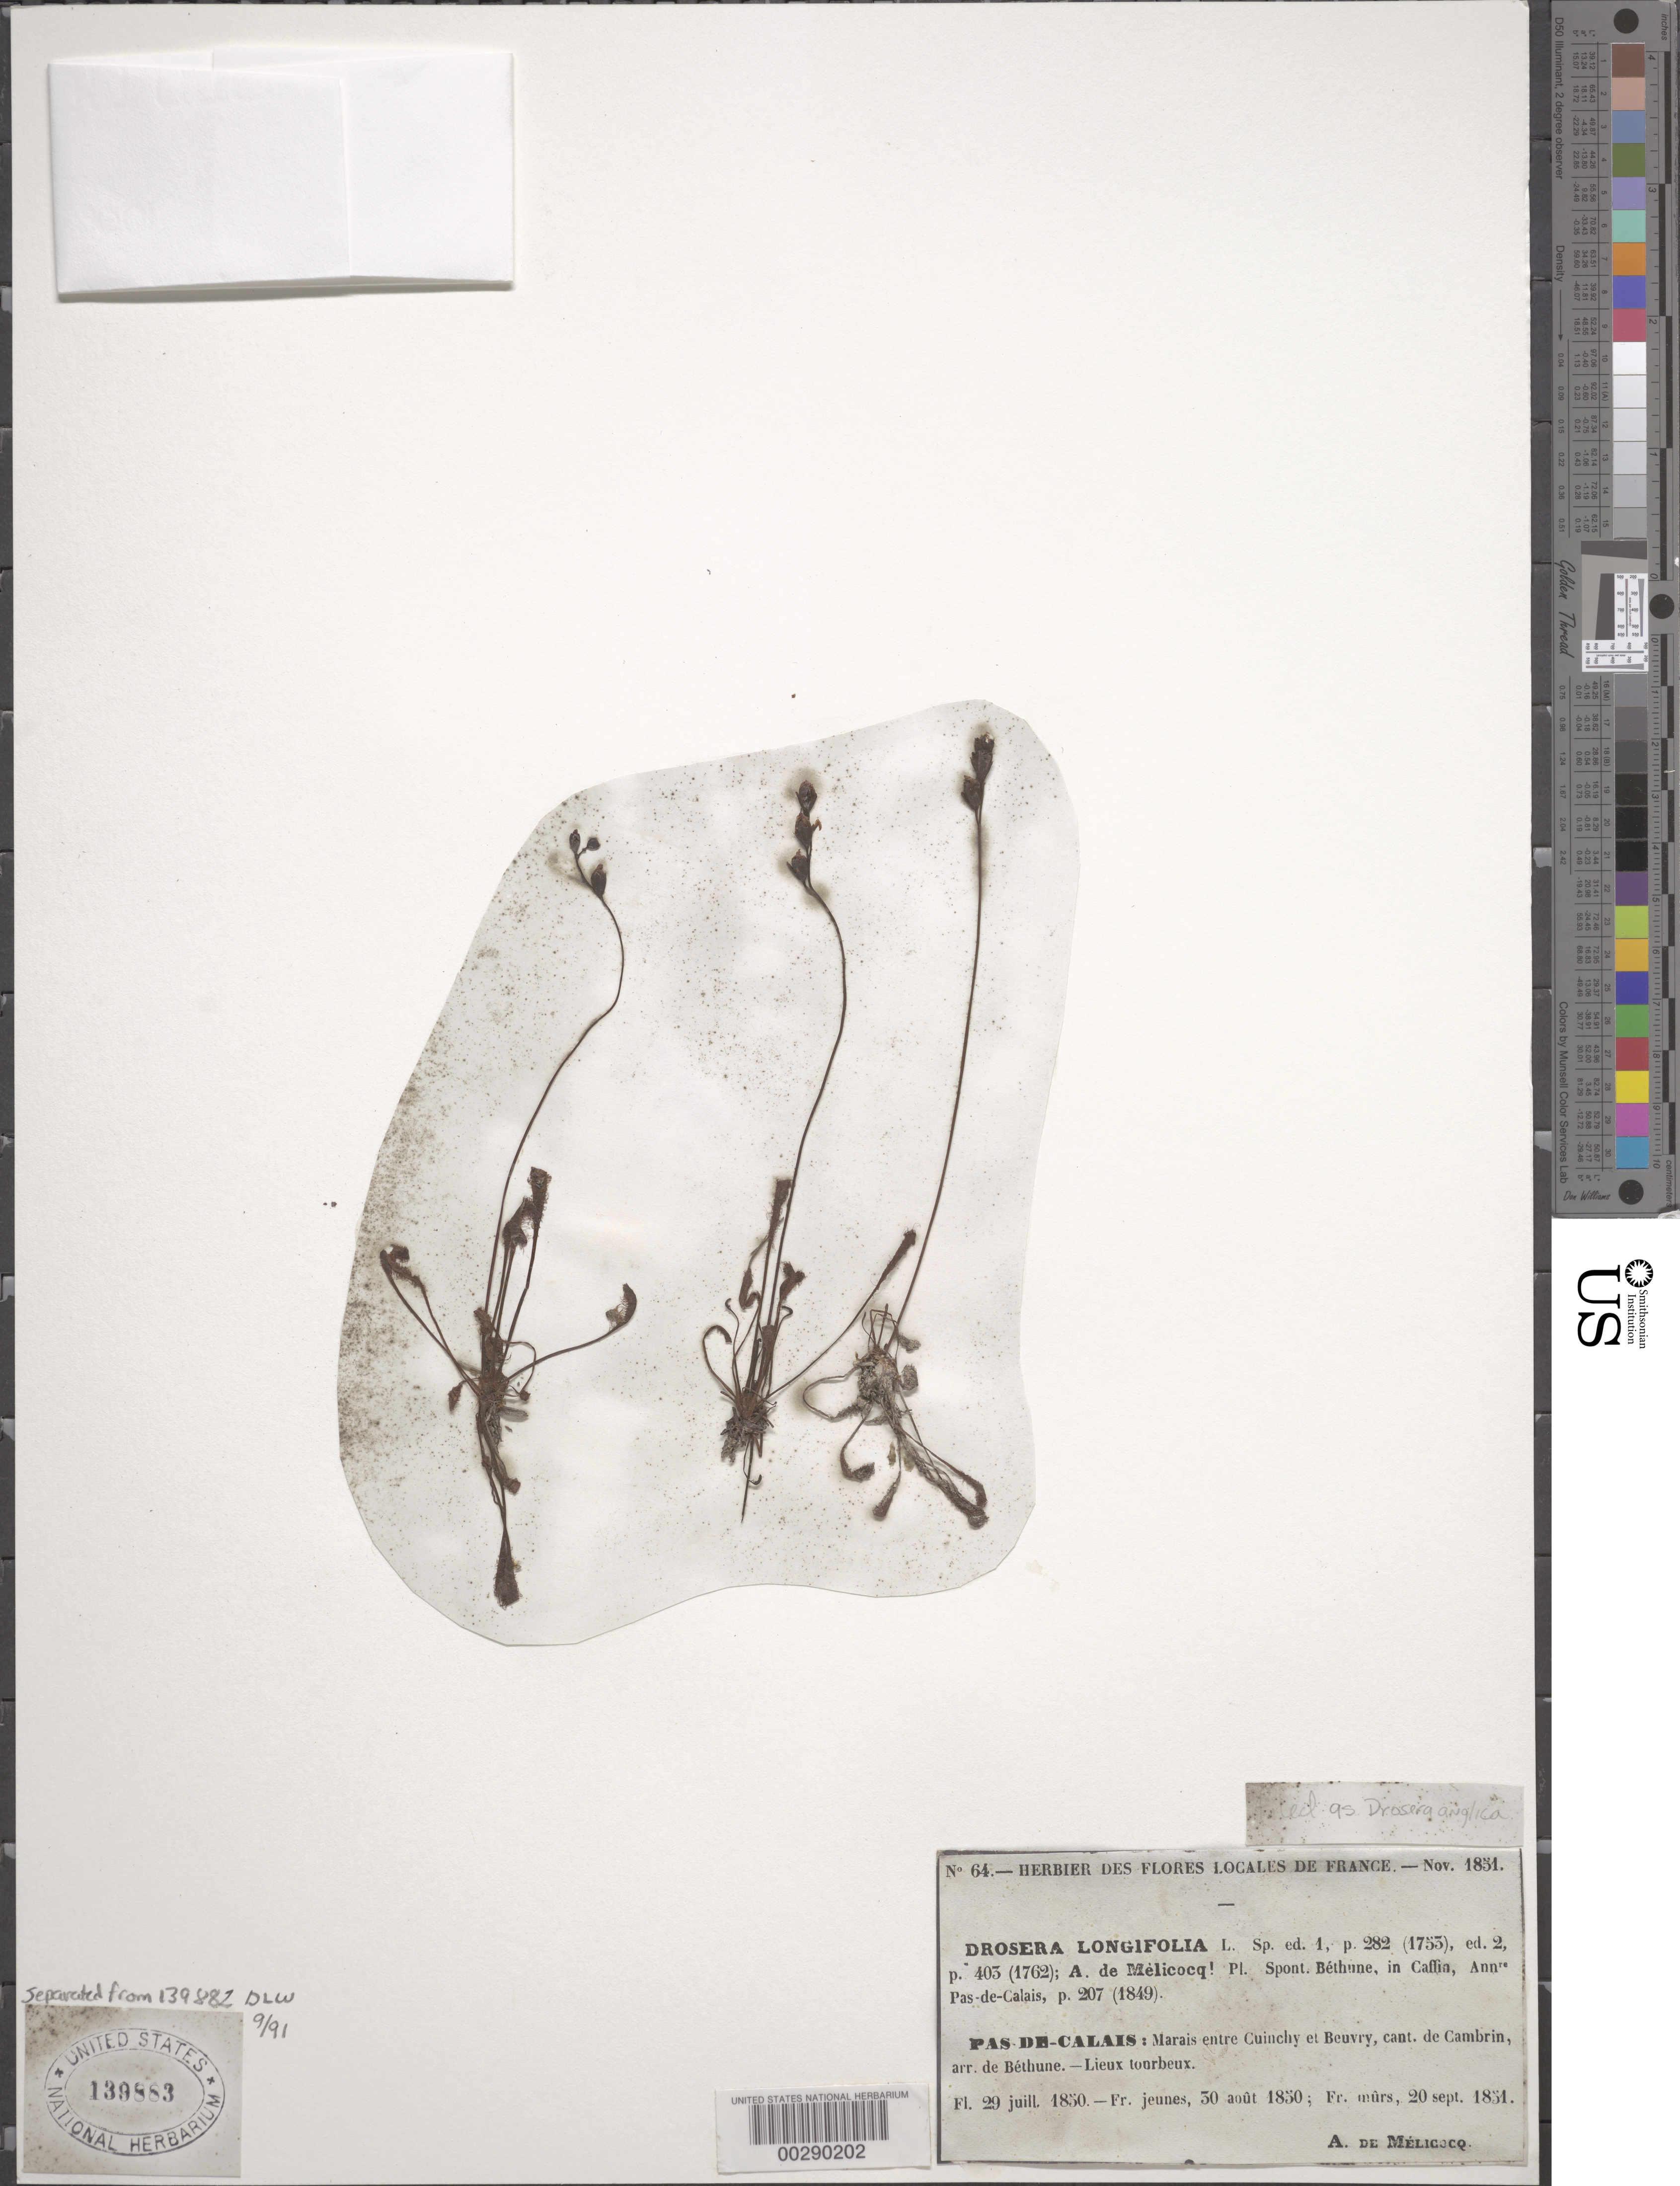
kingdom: Plantae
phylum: Tracheophyta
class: Magnoliopsida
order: Caryophyllales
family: Droseraceae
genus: Drosera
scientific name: Drosera anglica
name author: Huds.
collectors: A. De Melicocq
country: France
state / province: Hauts-de-France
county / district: Pas-de-Calais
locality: Pas-de-Calais, marais entre Cuinchy et Beuvry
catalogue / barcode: US 139883